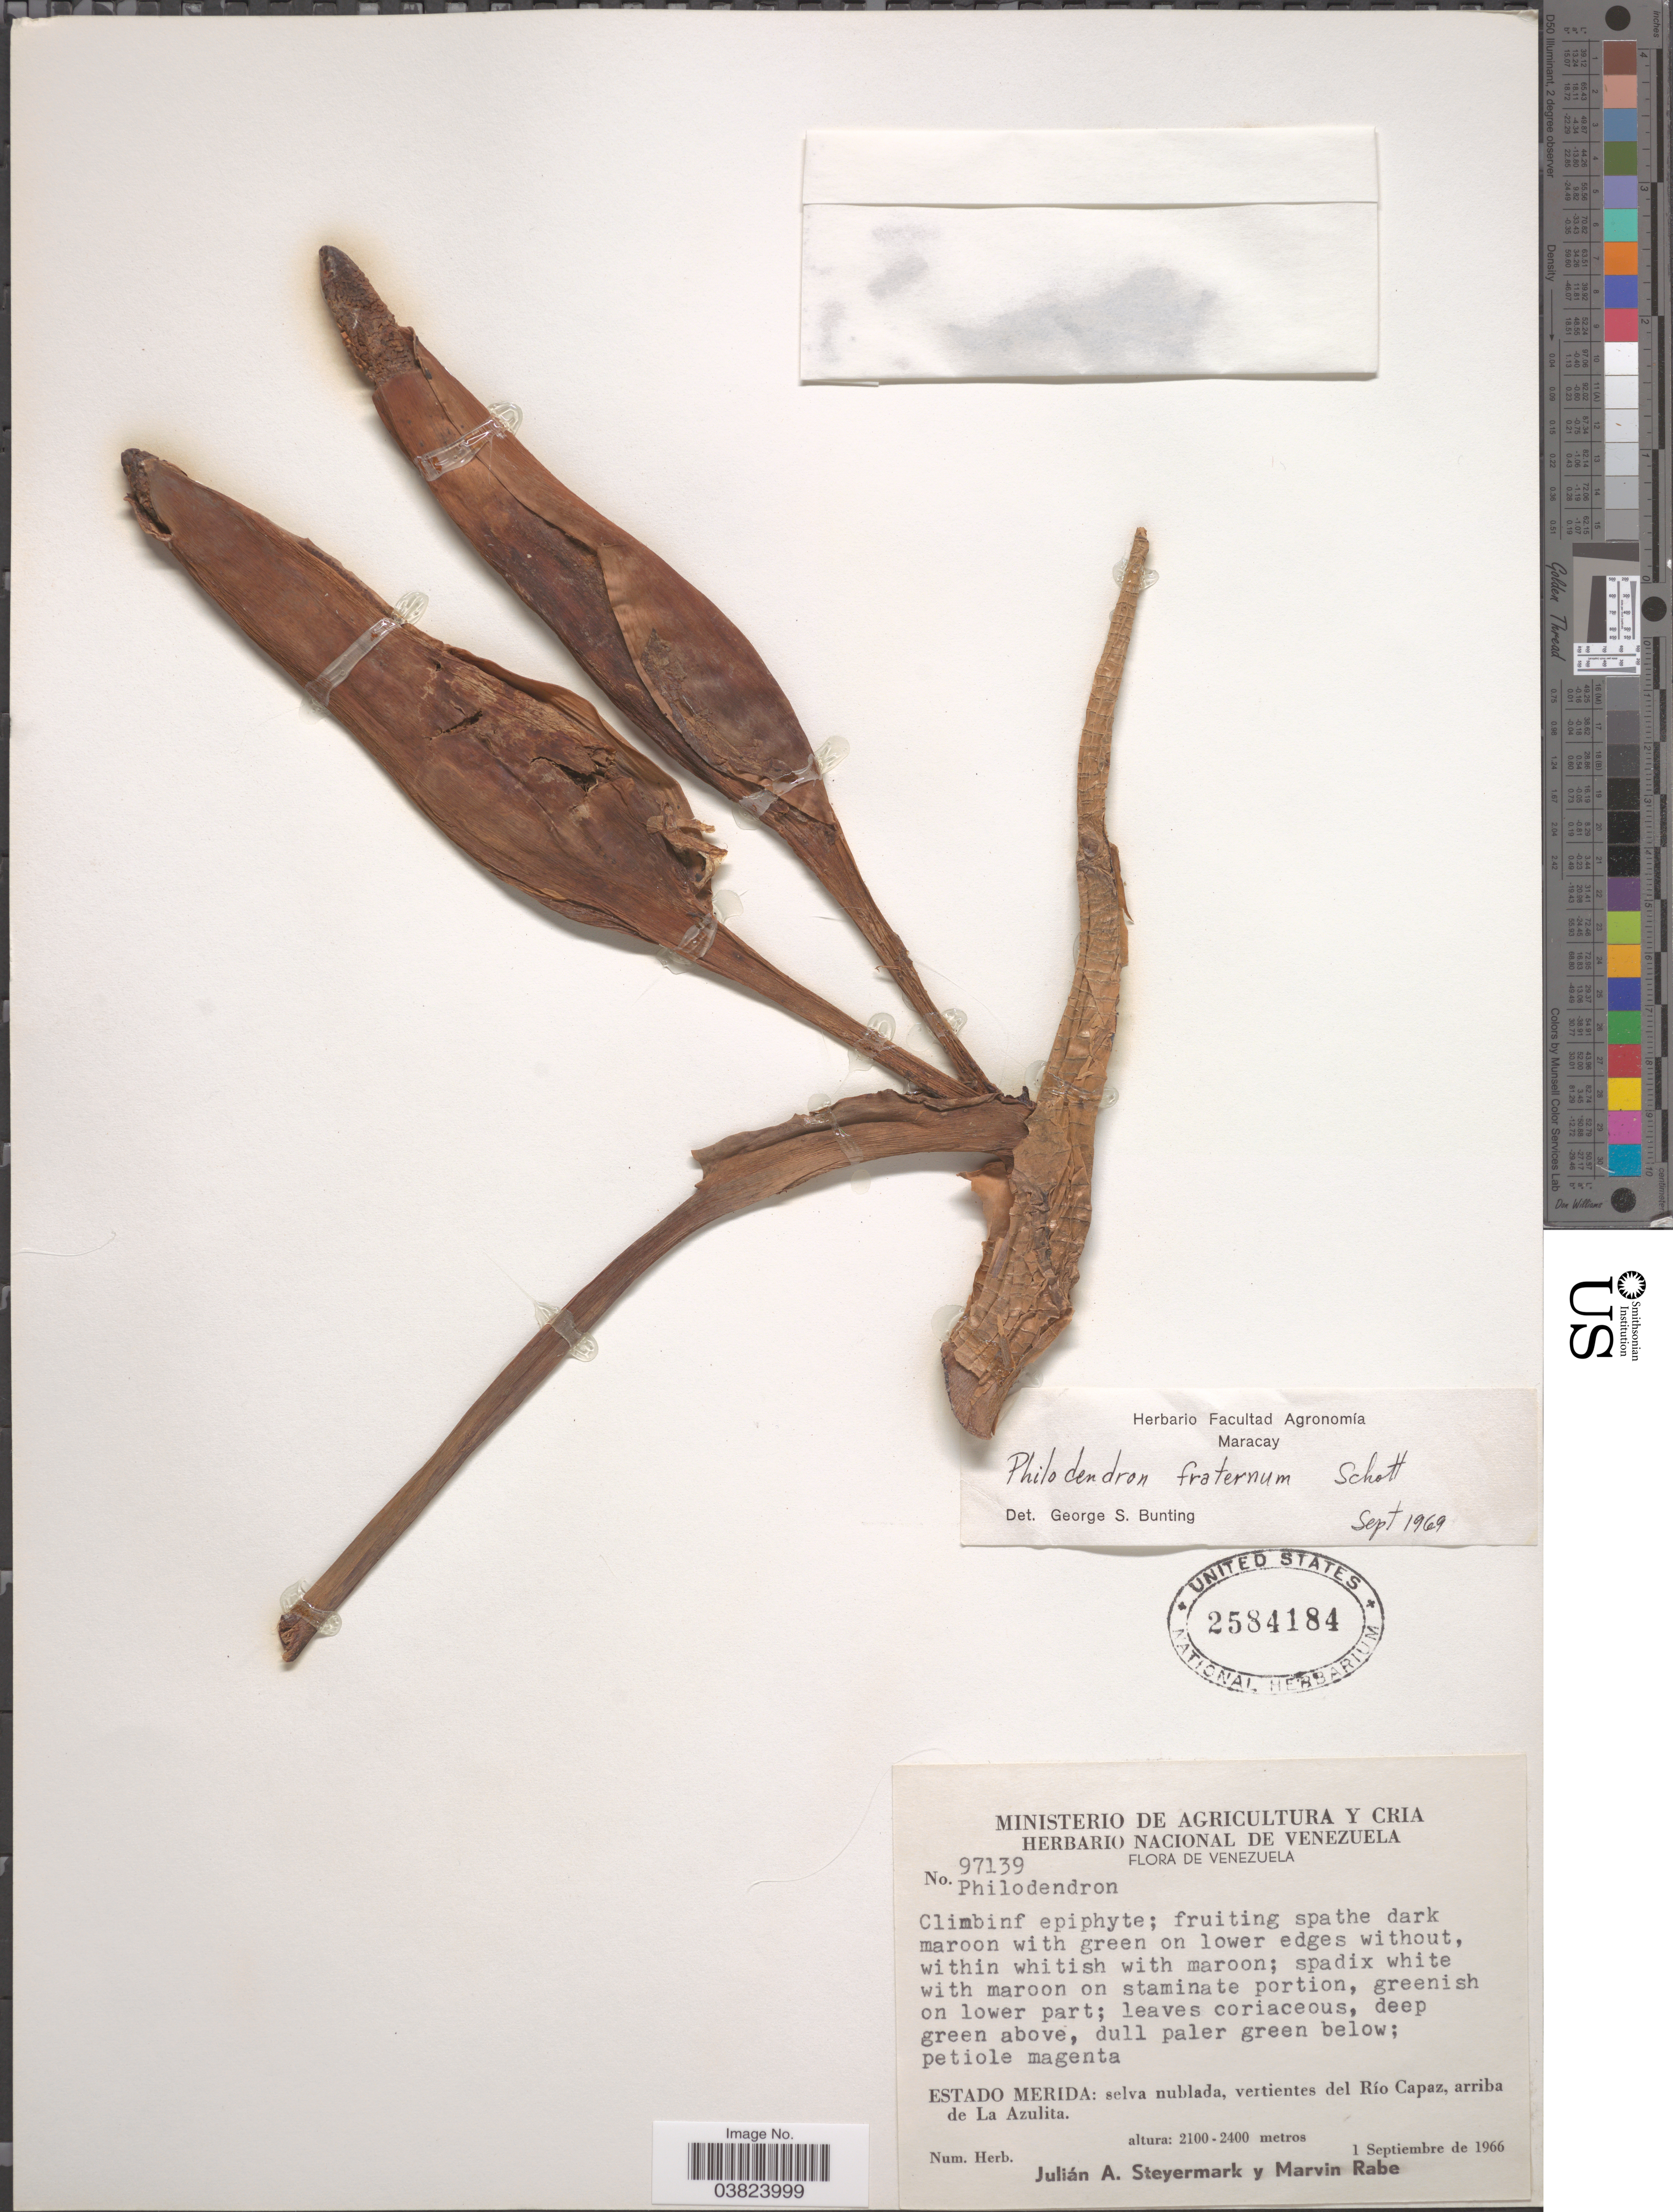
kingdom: Plantae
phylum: Tracheophyta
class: Liliopsida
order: Alismatales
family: Araceae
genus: Philodendron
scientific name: Philodendron fraternum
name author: Schott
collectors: J. Steyermark & M. Rabe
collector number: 97139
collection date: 1966-09-01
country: Venezuela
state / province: Merida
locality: Selva nublada, vertientes del Río Capez, arriba de La Azulita.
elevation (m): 2100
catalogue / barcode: US 2584184